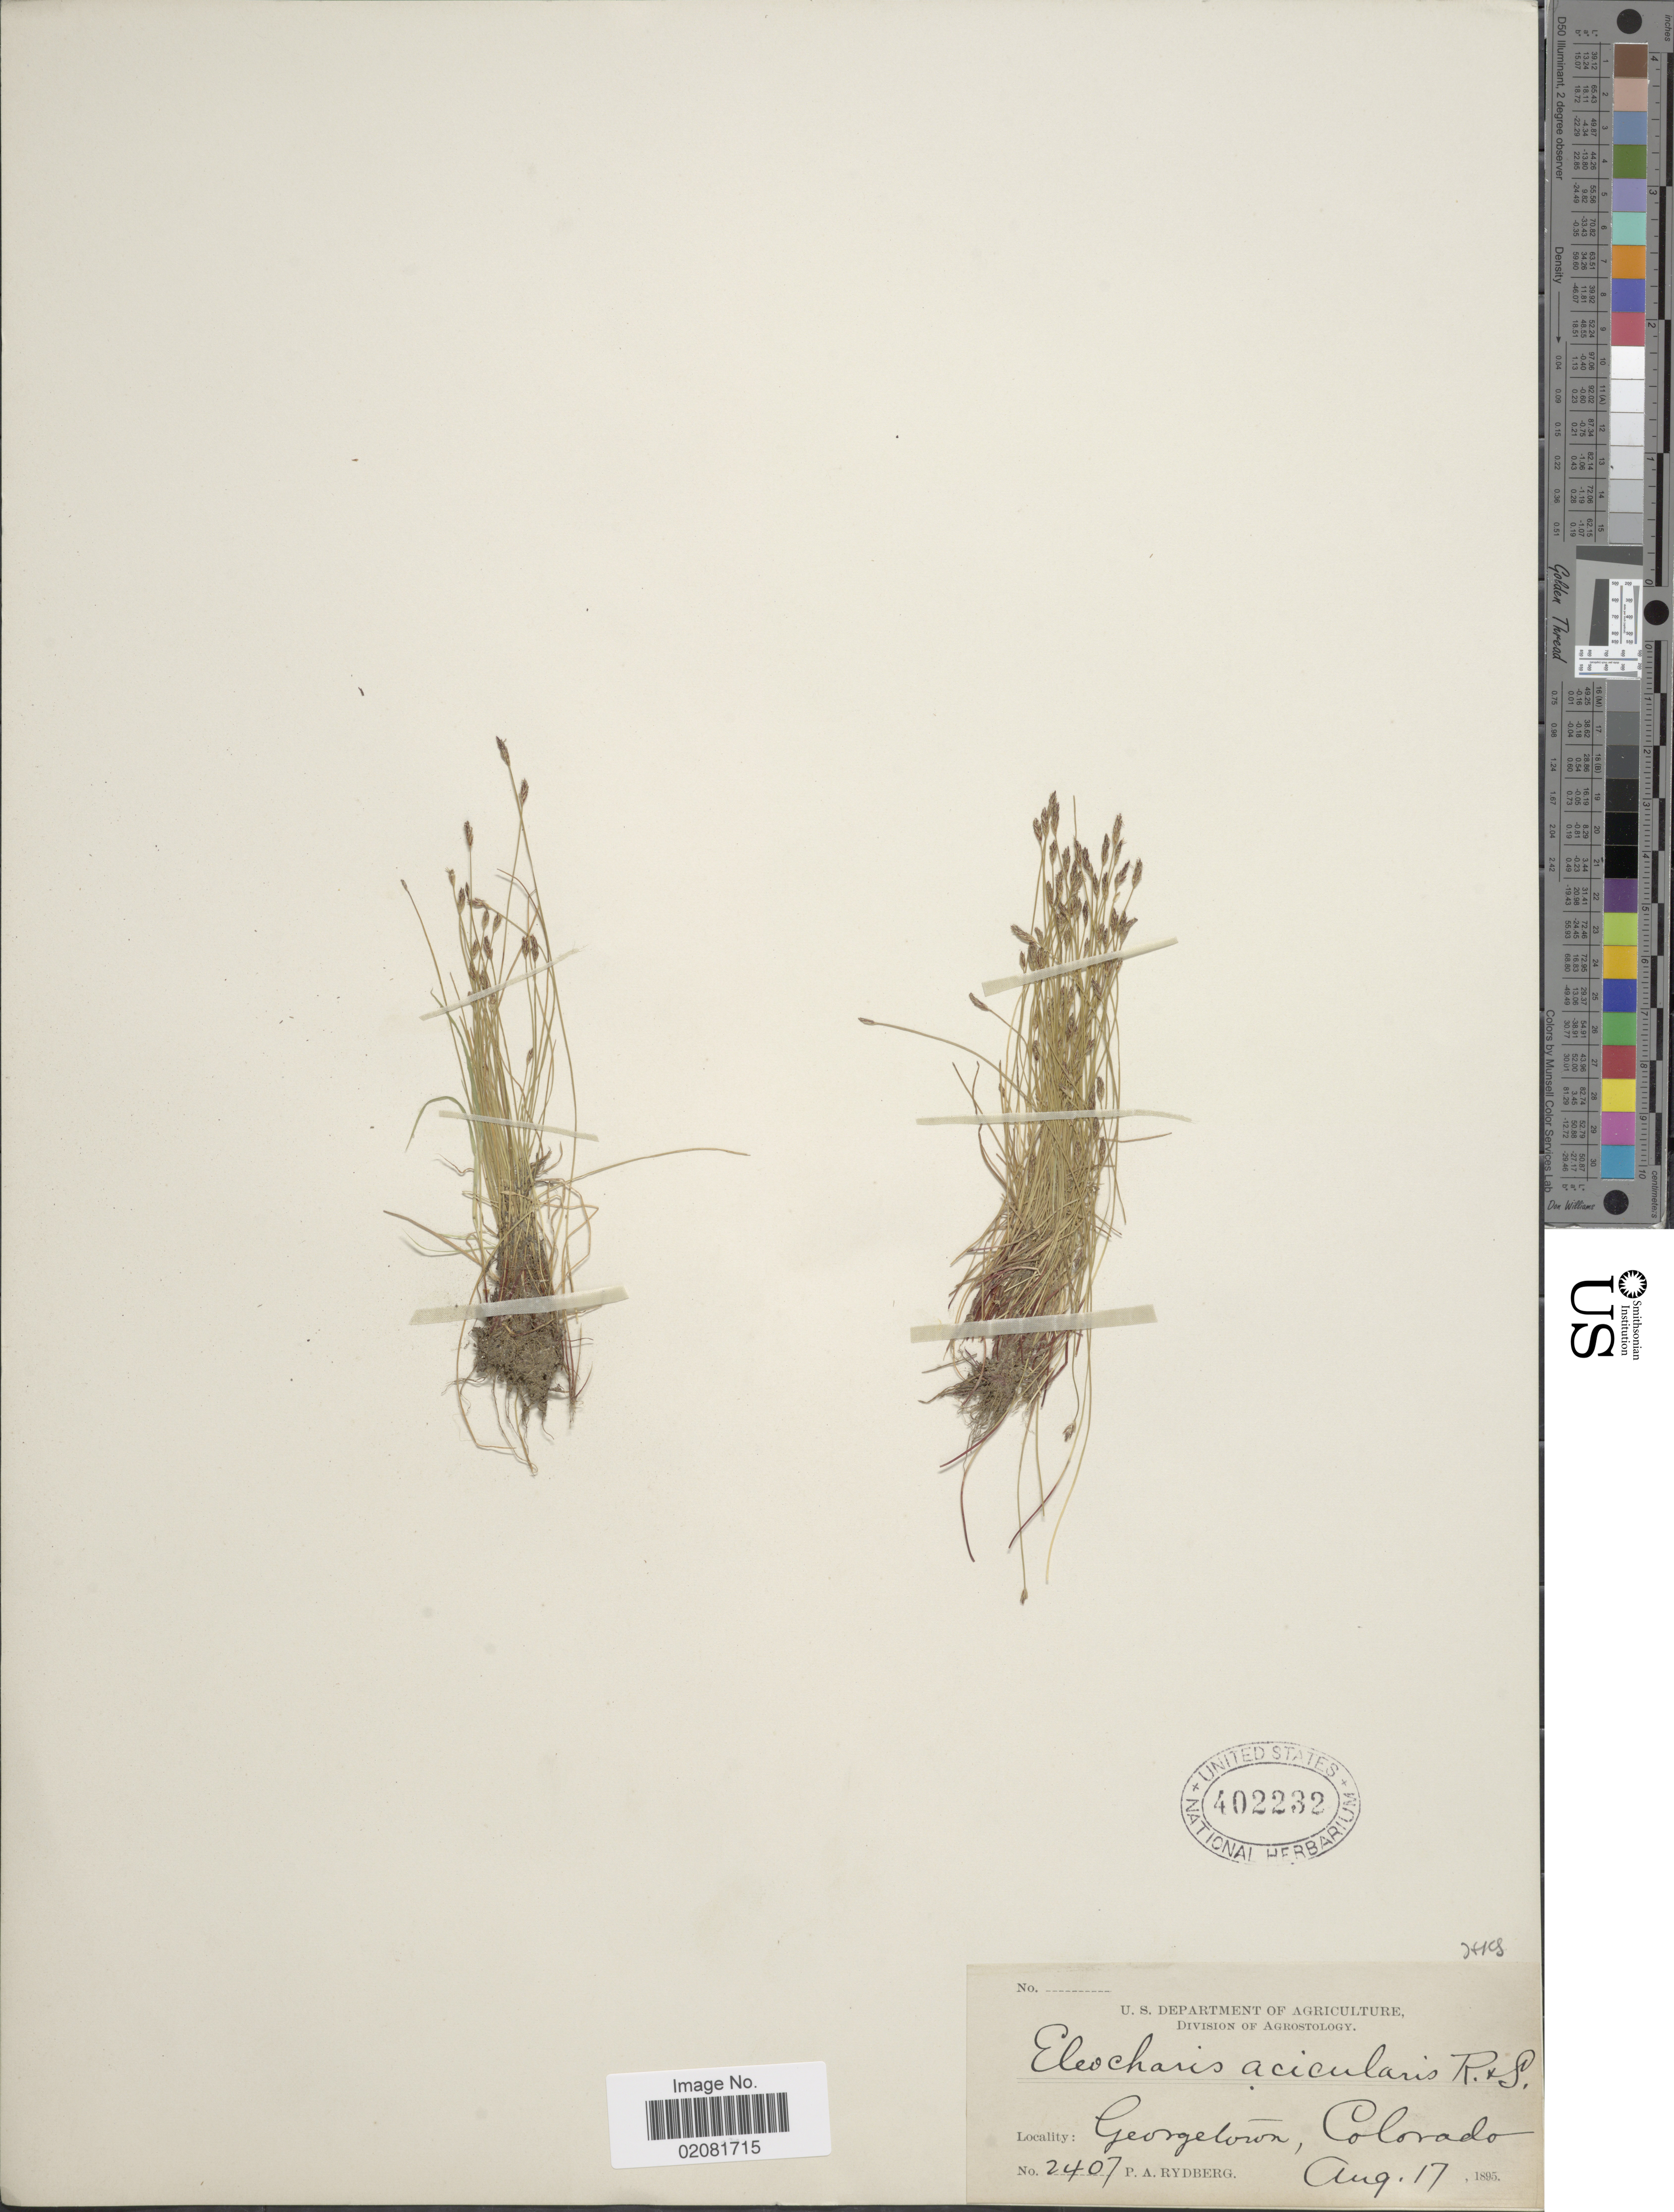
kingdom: Plantae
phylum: Tracheophyta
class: Liliopsida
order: Poales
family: Cyperaceae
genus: Eleocharis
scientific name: Eleocharis acicularis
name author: (L.) Roem. & Schult.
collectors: P. A. Rydberg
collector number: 2407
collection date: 1895-08-17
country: United States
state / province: Colorado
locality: Georgetown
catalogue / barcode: US 402232